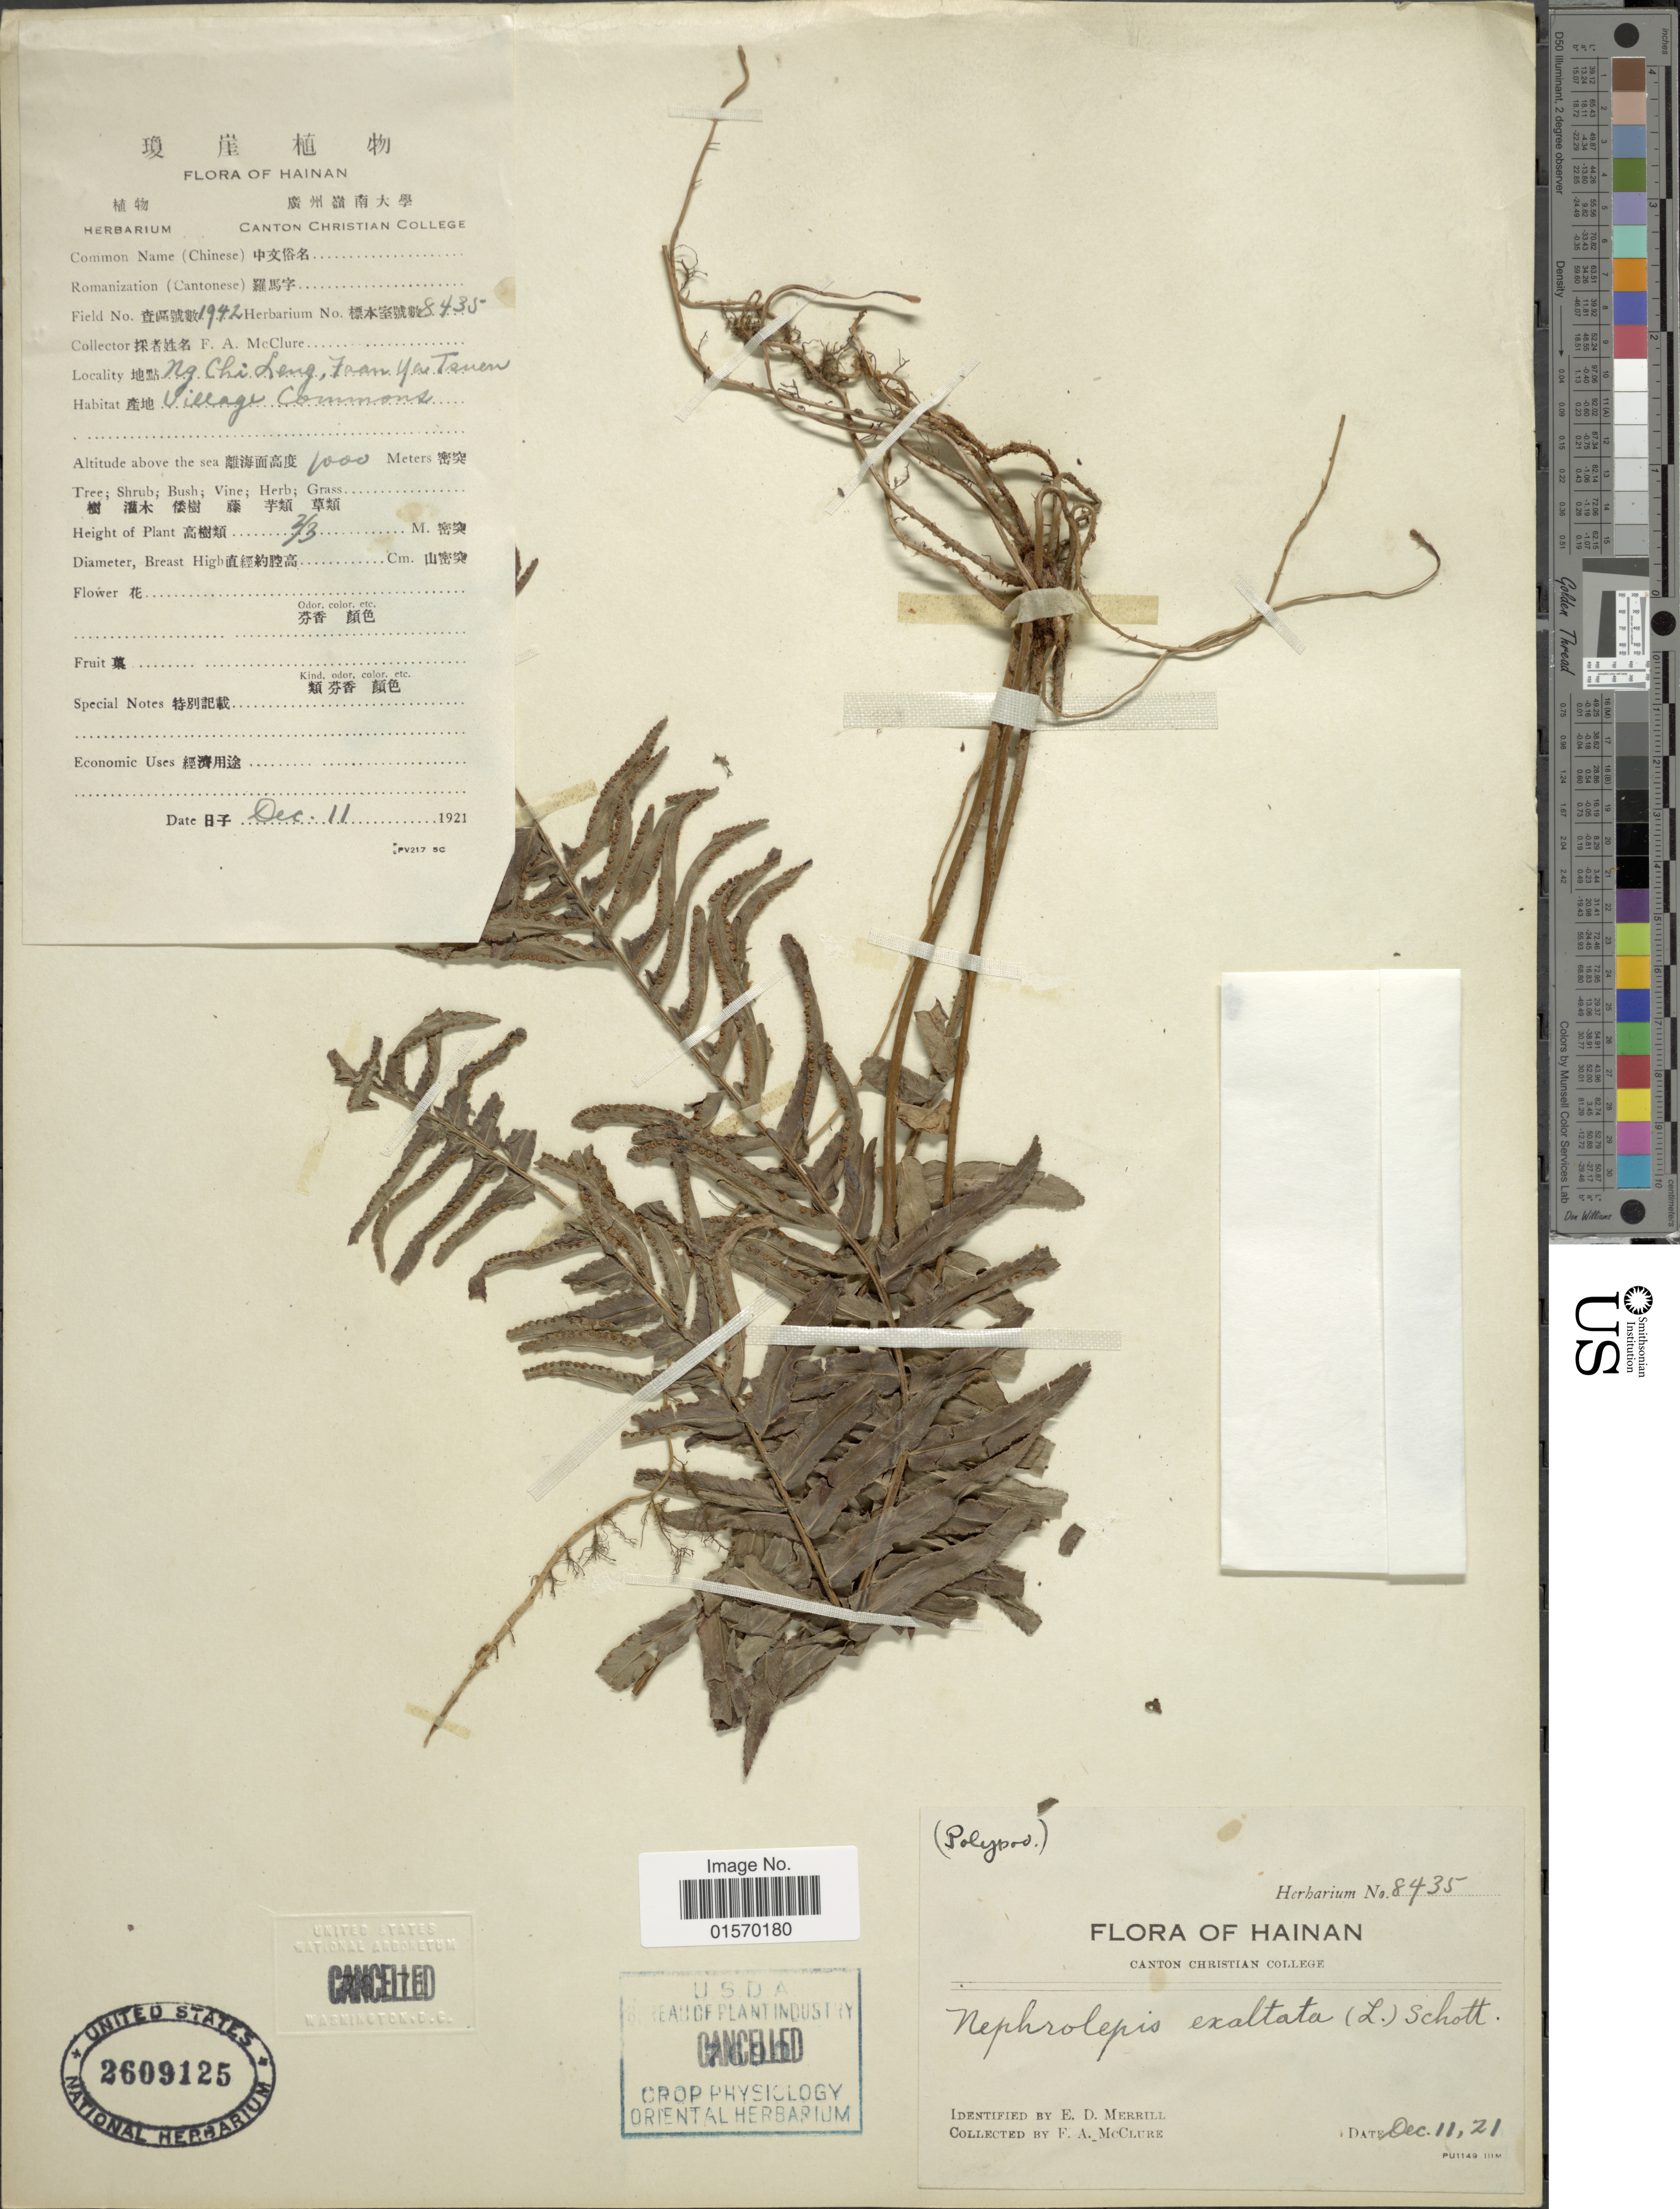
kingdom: Plantae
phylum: Tracheophyta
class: Polypodiopsida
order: Polypodiales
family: Nephrolepidaceae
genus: Nephrolepis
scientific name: Nephrolepis cordifolia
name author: (L.) C. Presl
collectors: F. A. McClure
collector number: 1942/8435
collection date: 1921-12-11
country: China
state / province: Hainan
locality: Ng Chi Leng, Faan Ya Tsuen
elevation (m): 1000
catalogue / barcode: US 2609125